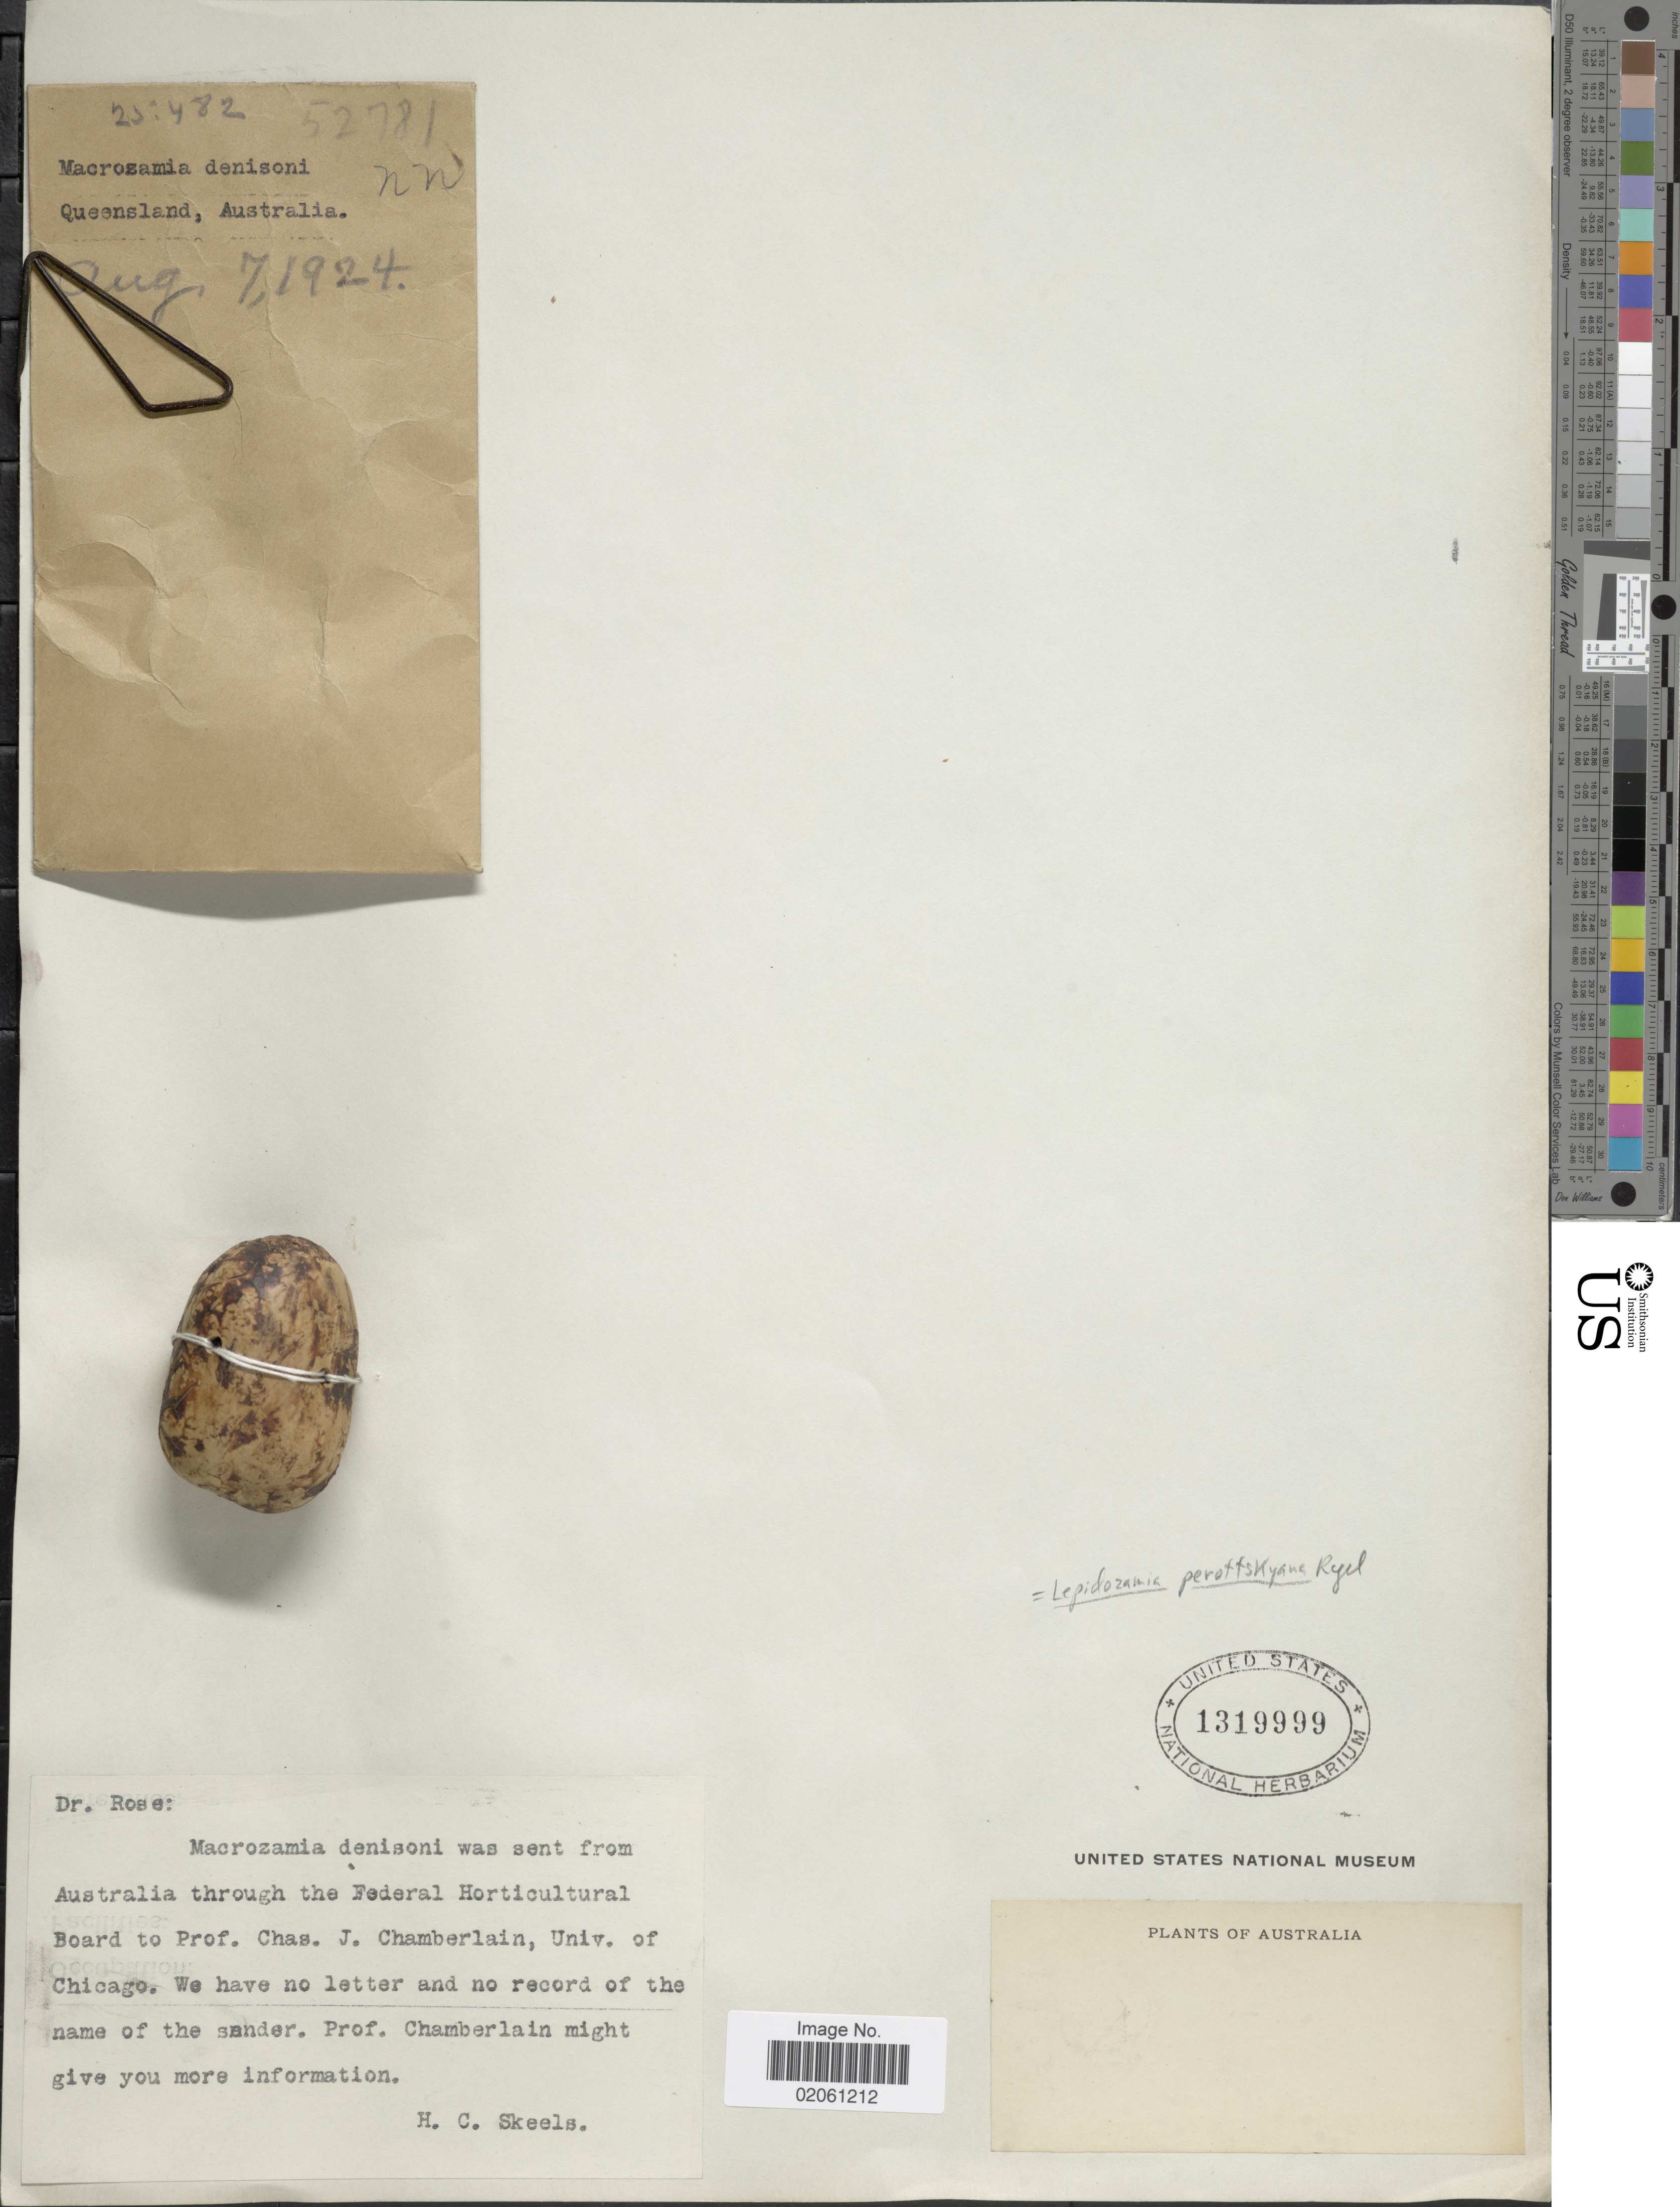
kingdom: Plantae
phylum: Tracheophyta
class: Cycadopsida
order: Cycadales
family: Zamiaceae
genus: Lepidozamia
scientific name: Lepidozamia peroffskyana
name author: Regel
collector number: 52781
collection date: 1924-08-07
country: Australia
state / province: Queensland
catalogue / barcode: US 1319999